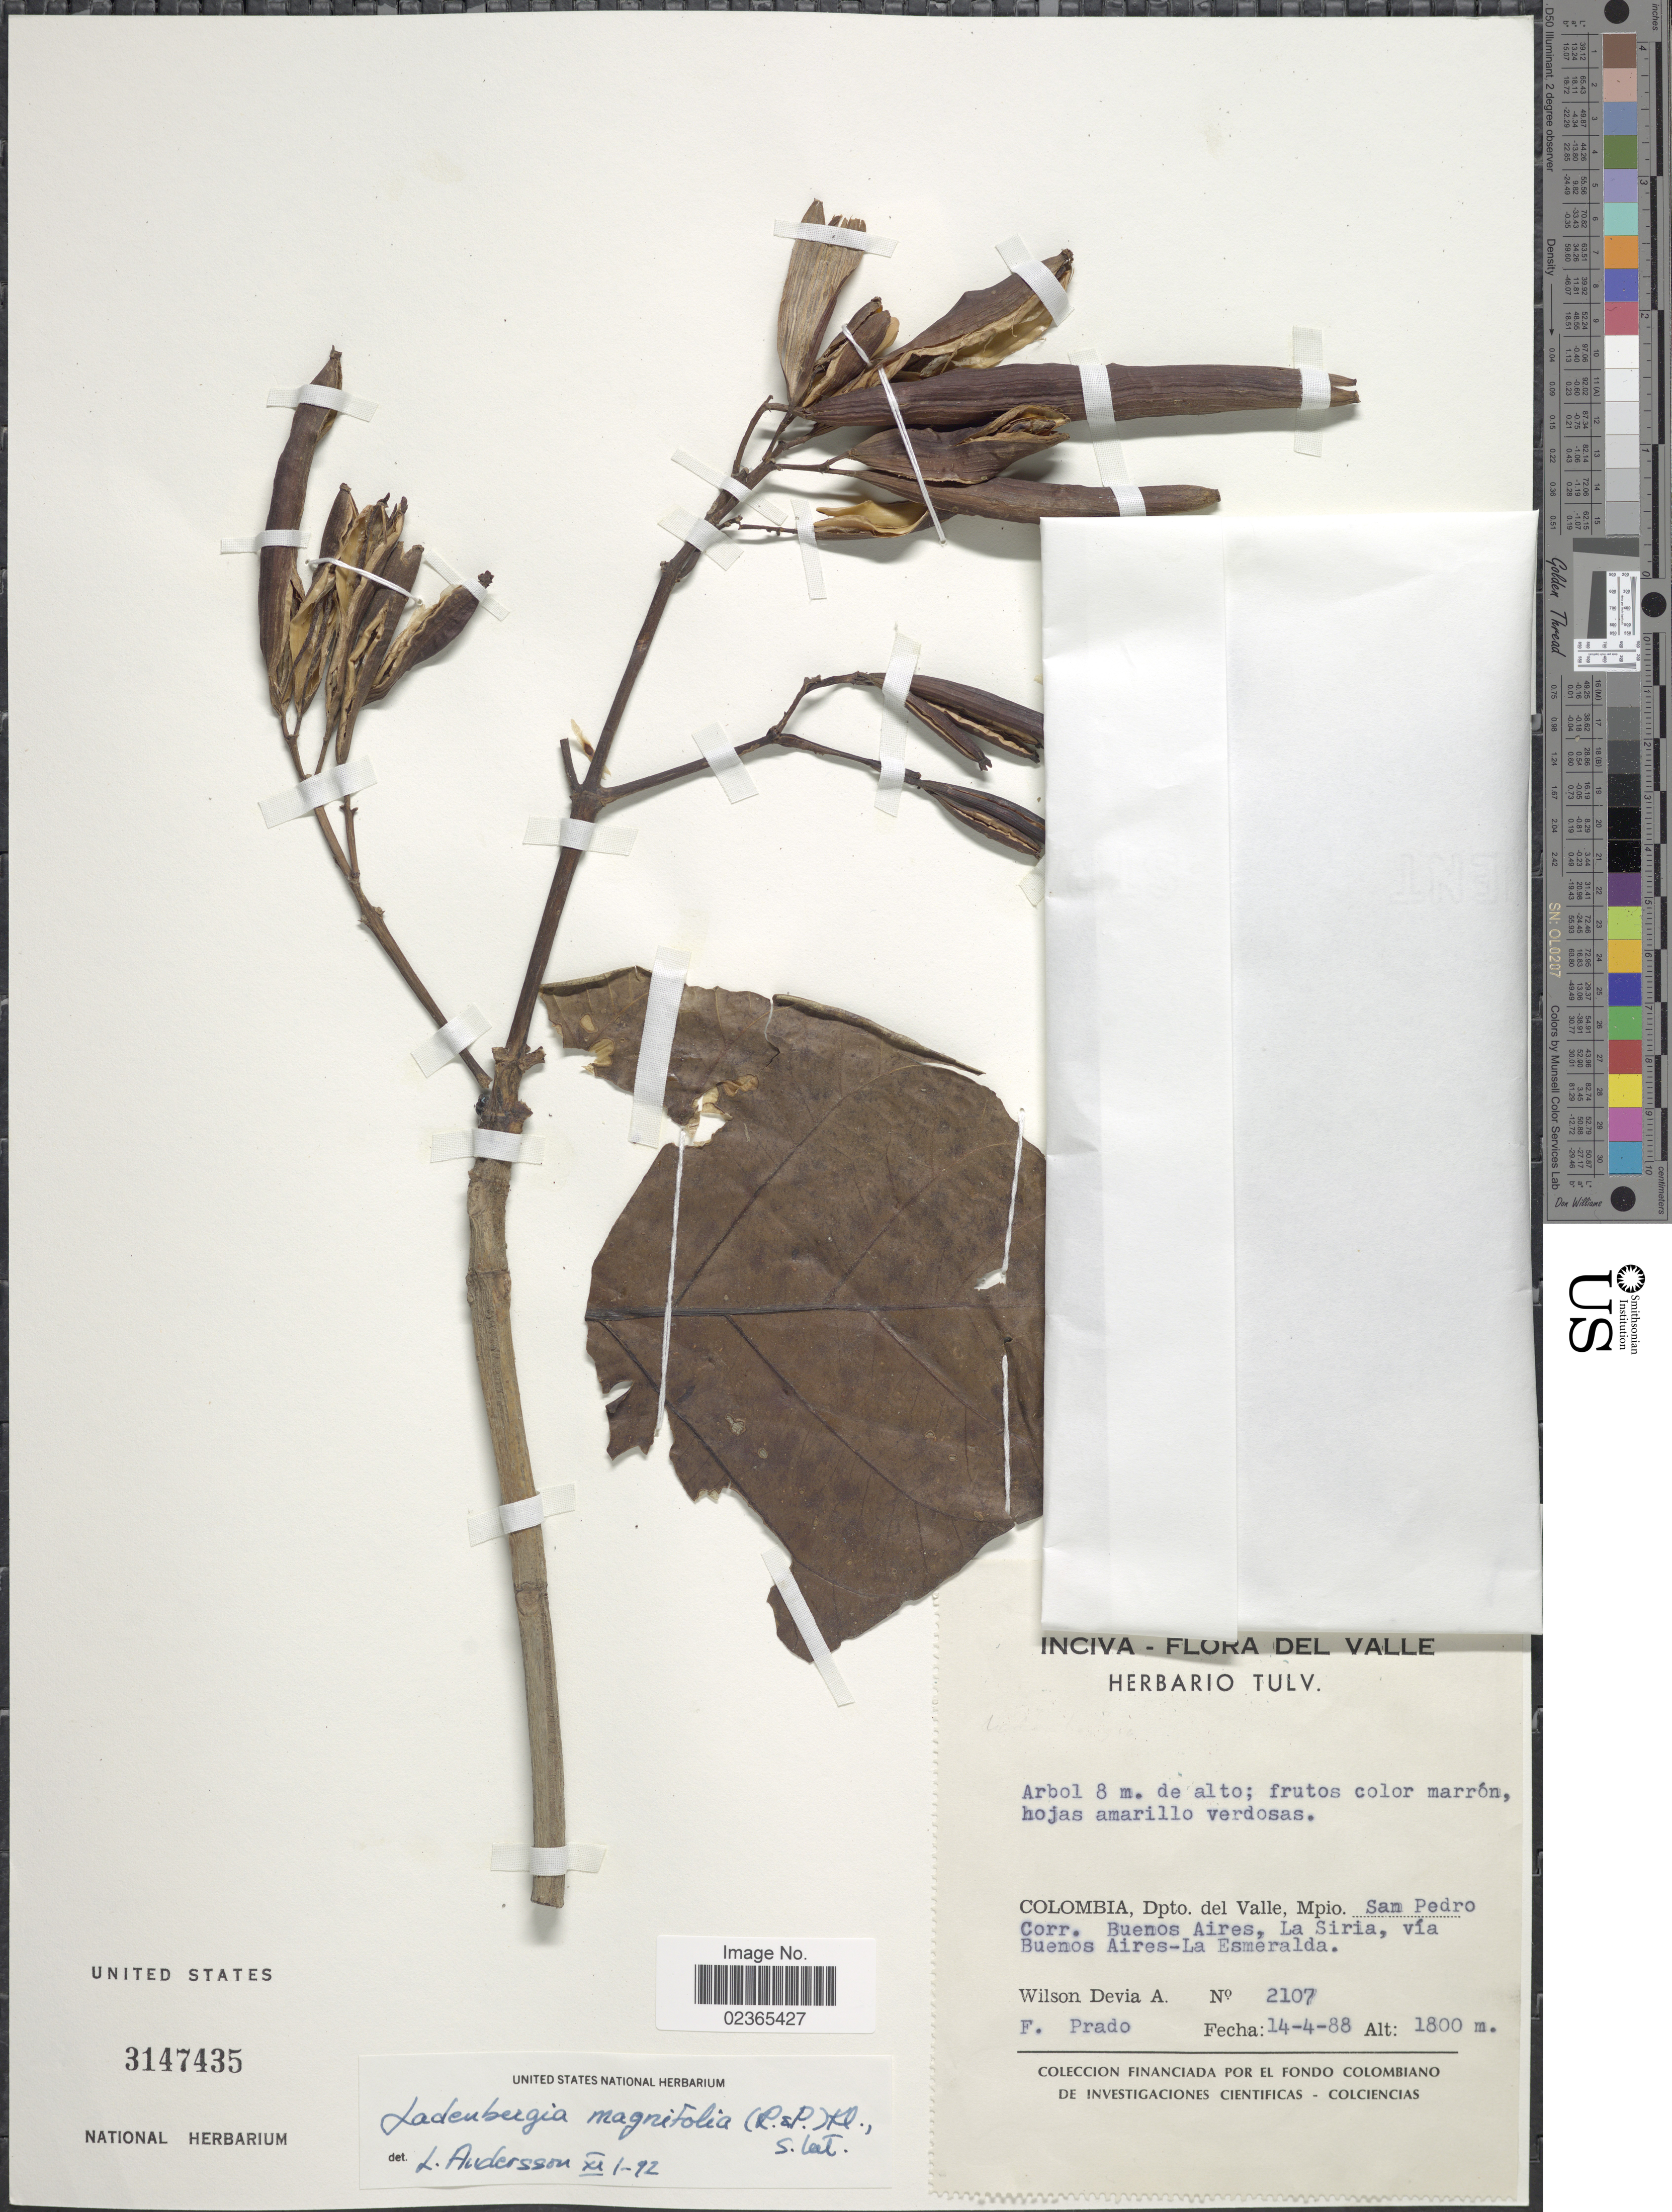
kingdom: Plantae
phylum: Tracheophyta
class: Magnoliopsida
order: Gentianales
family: Rubiaceae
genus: Ladenbergia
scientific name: Ladenbergia oblongifolia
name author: (Mutis) L. Andersson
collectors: W. Devia A. & F. Prado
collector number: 2107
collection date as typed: Transcribed d/m/y: 14/4/88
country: Colombia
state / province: Valle del Cauca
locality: Dpto. del Valle, Mpio. San Pedro, Corr. Buenos Aires, La Siria, via Buenos Aires - La Esmeralda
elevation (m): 1800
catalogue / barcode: US 3147435